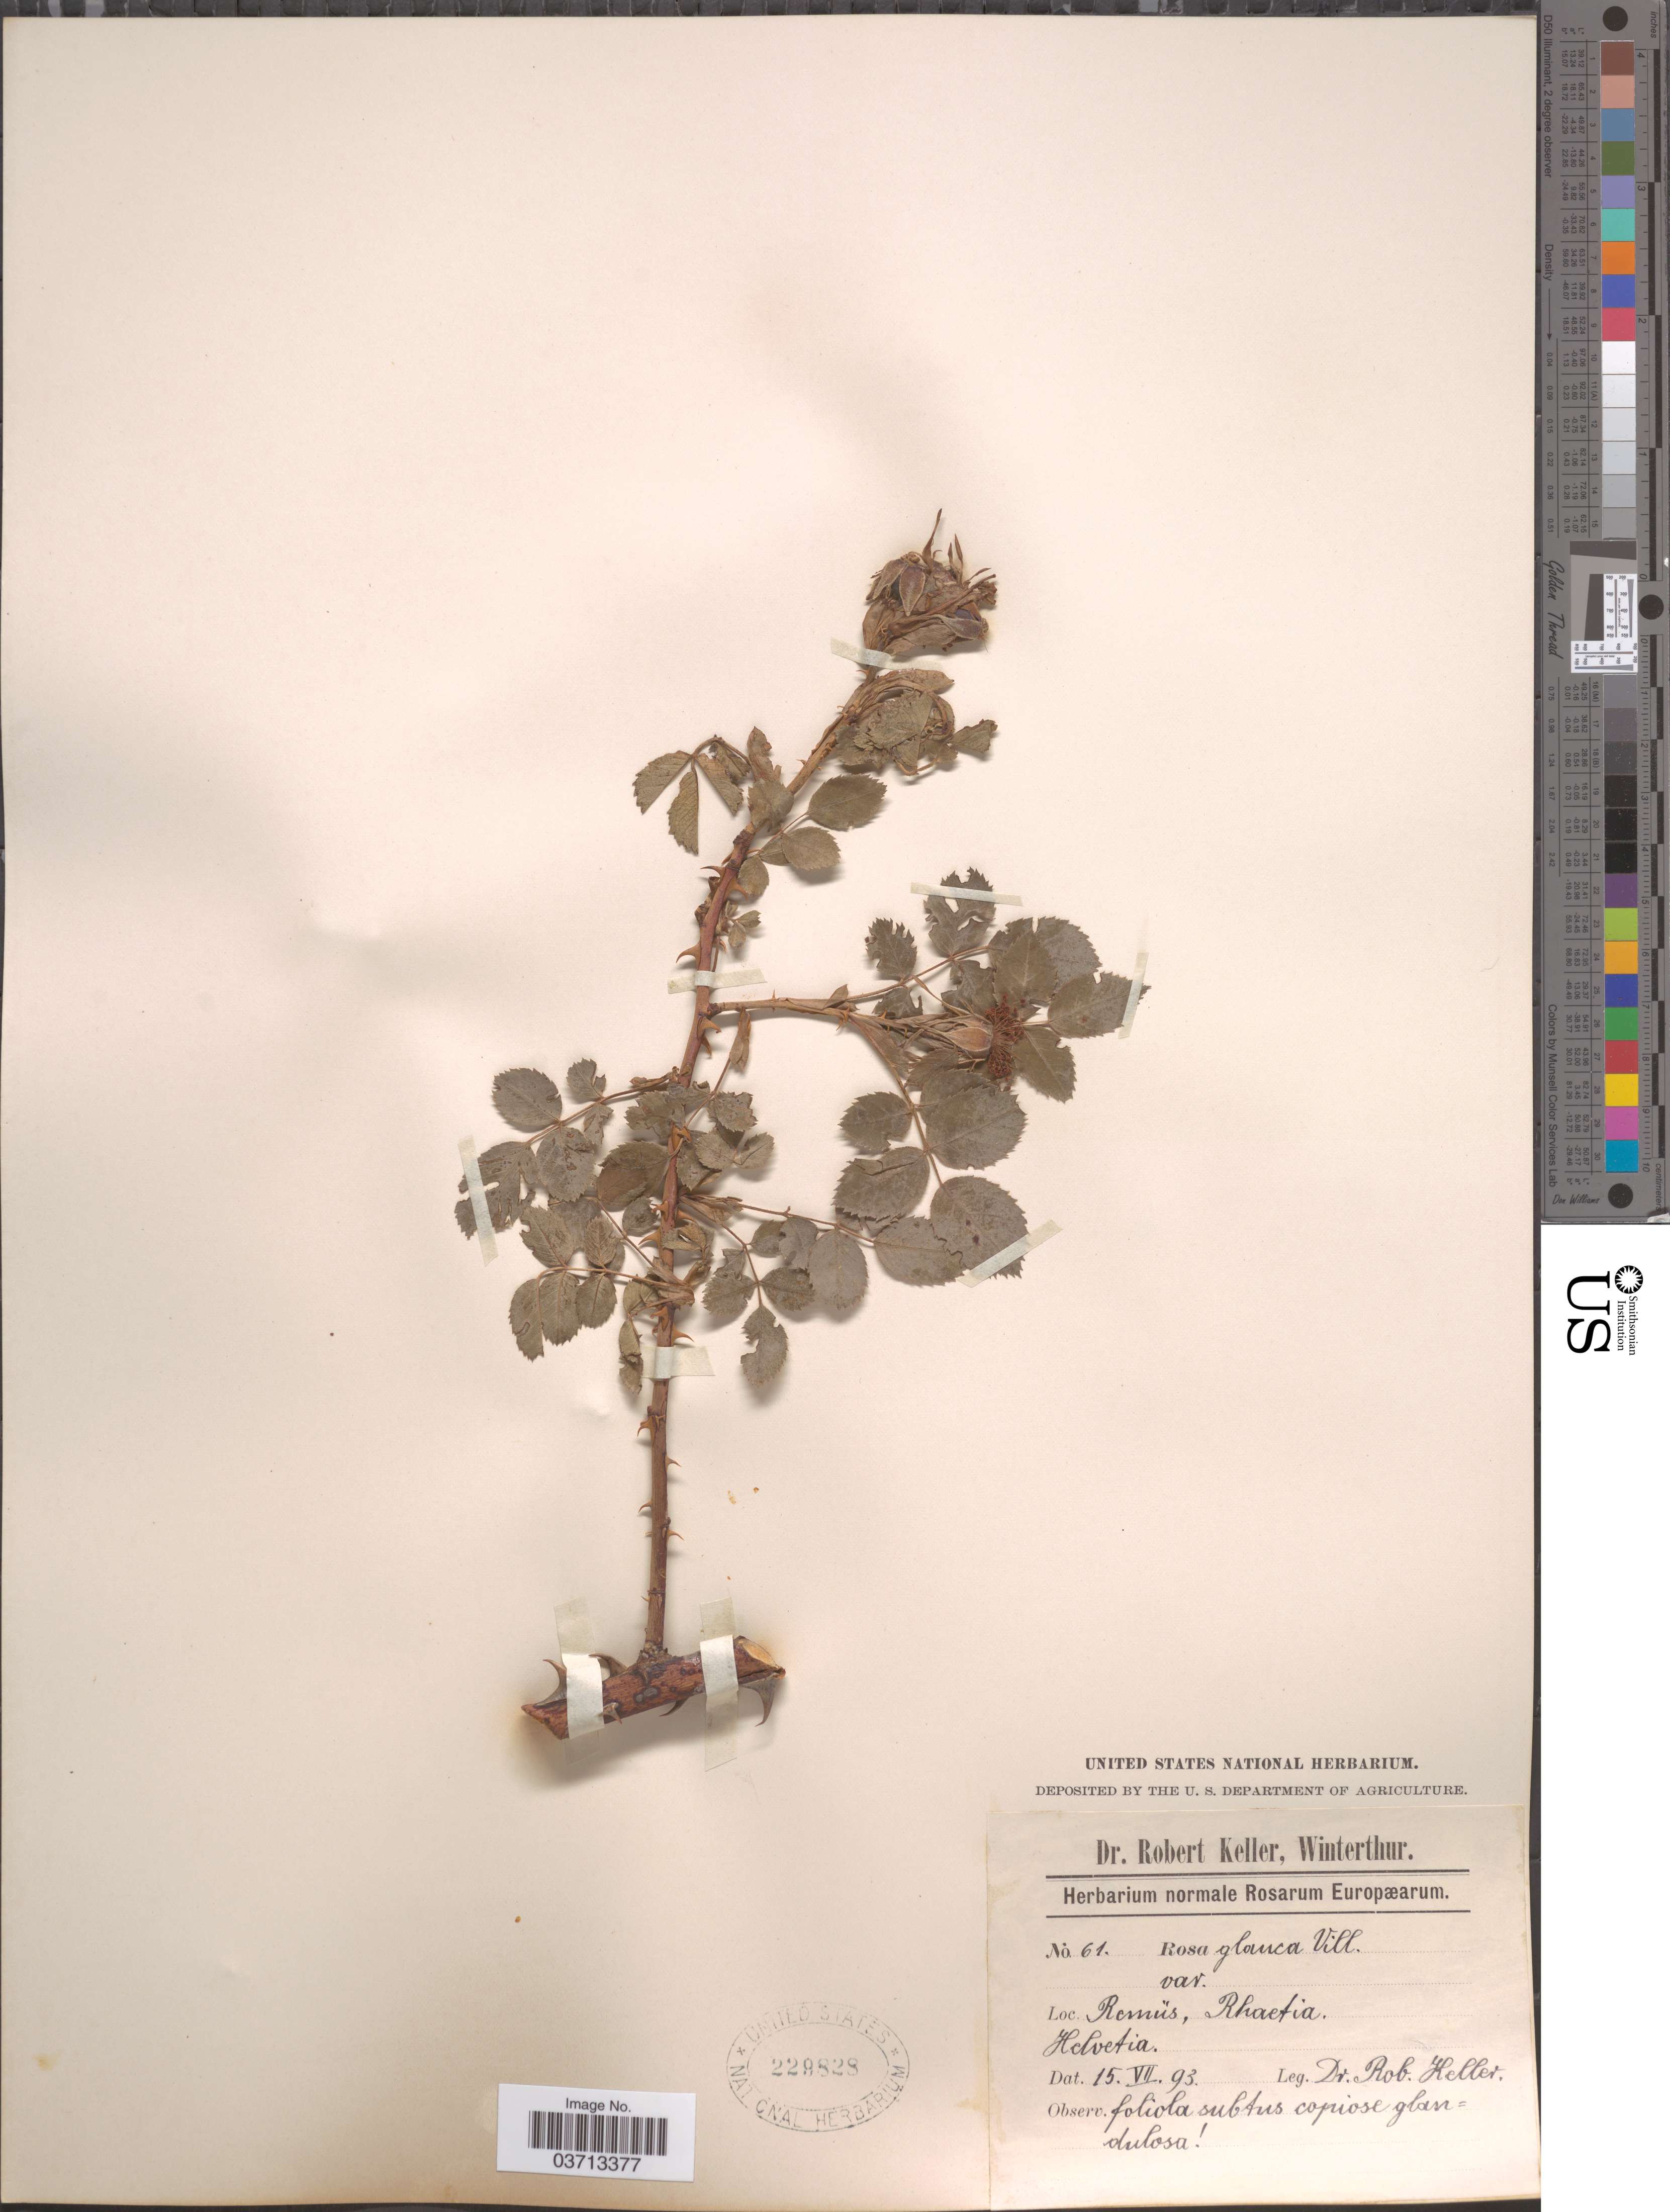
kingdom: Plantae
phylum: Tracheophyta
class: Magnoliopsida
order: Rosales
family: Rosaceae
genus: Rosa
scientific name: Rosa glauca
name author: Pourr.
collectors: R. Keller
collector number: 61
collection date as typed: Transcribed d/m/y: 15/7/93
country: Switzerland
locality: Remüs. Rhaetia. Helvetia.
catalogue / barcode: US 229828